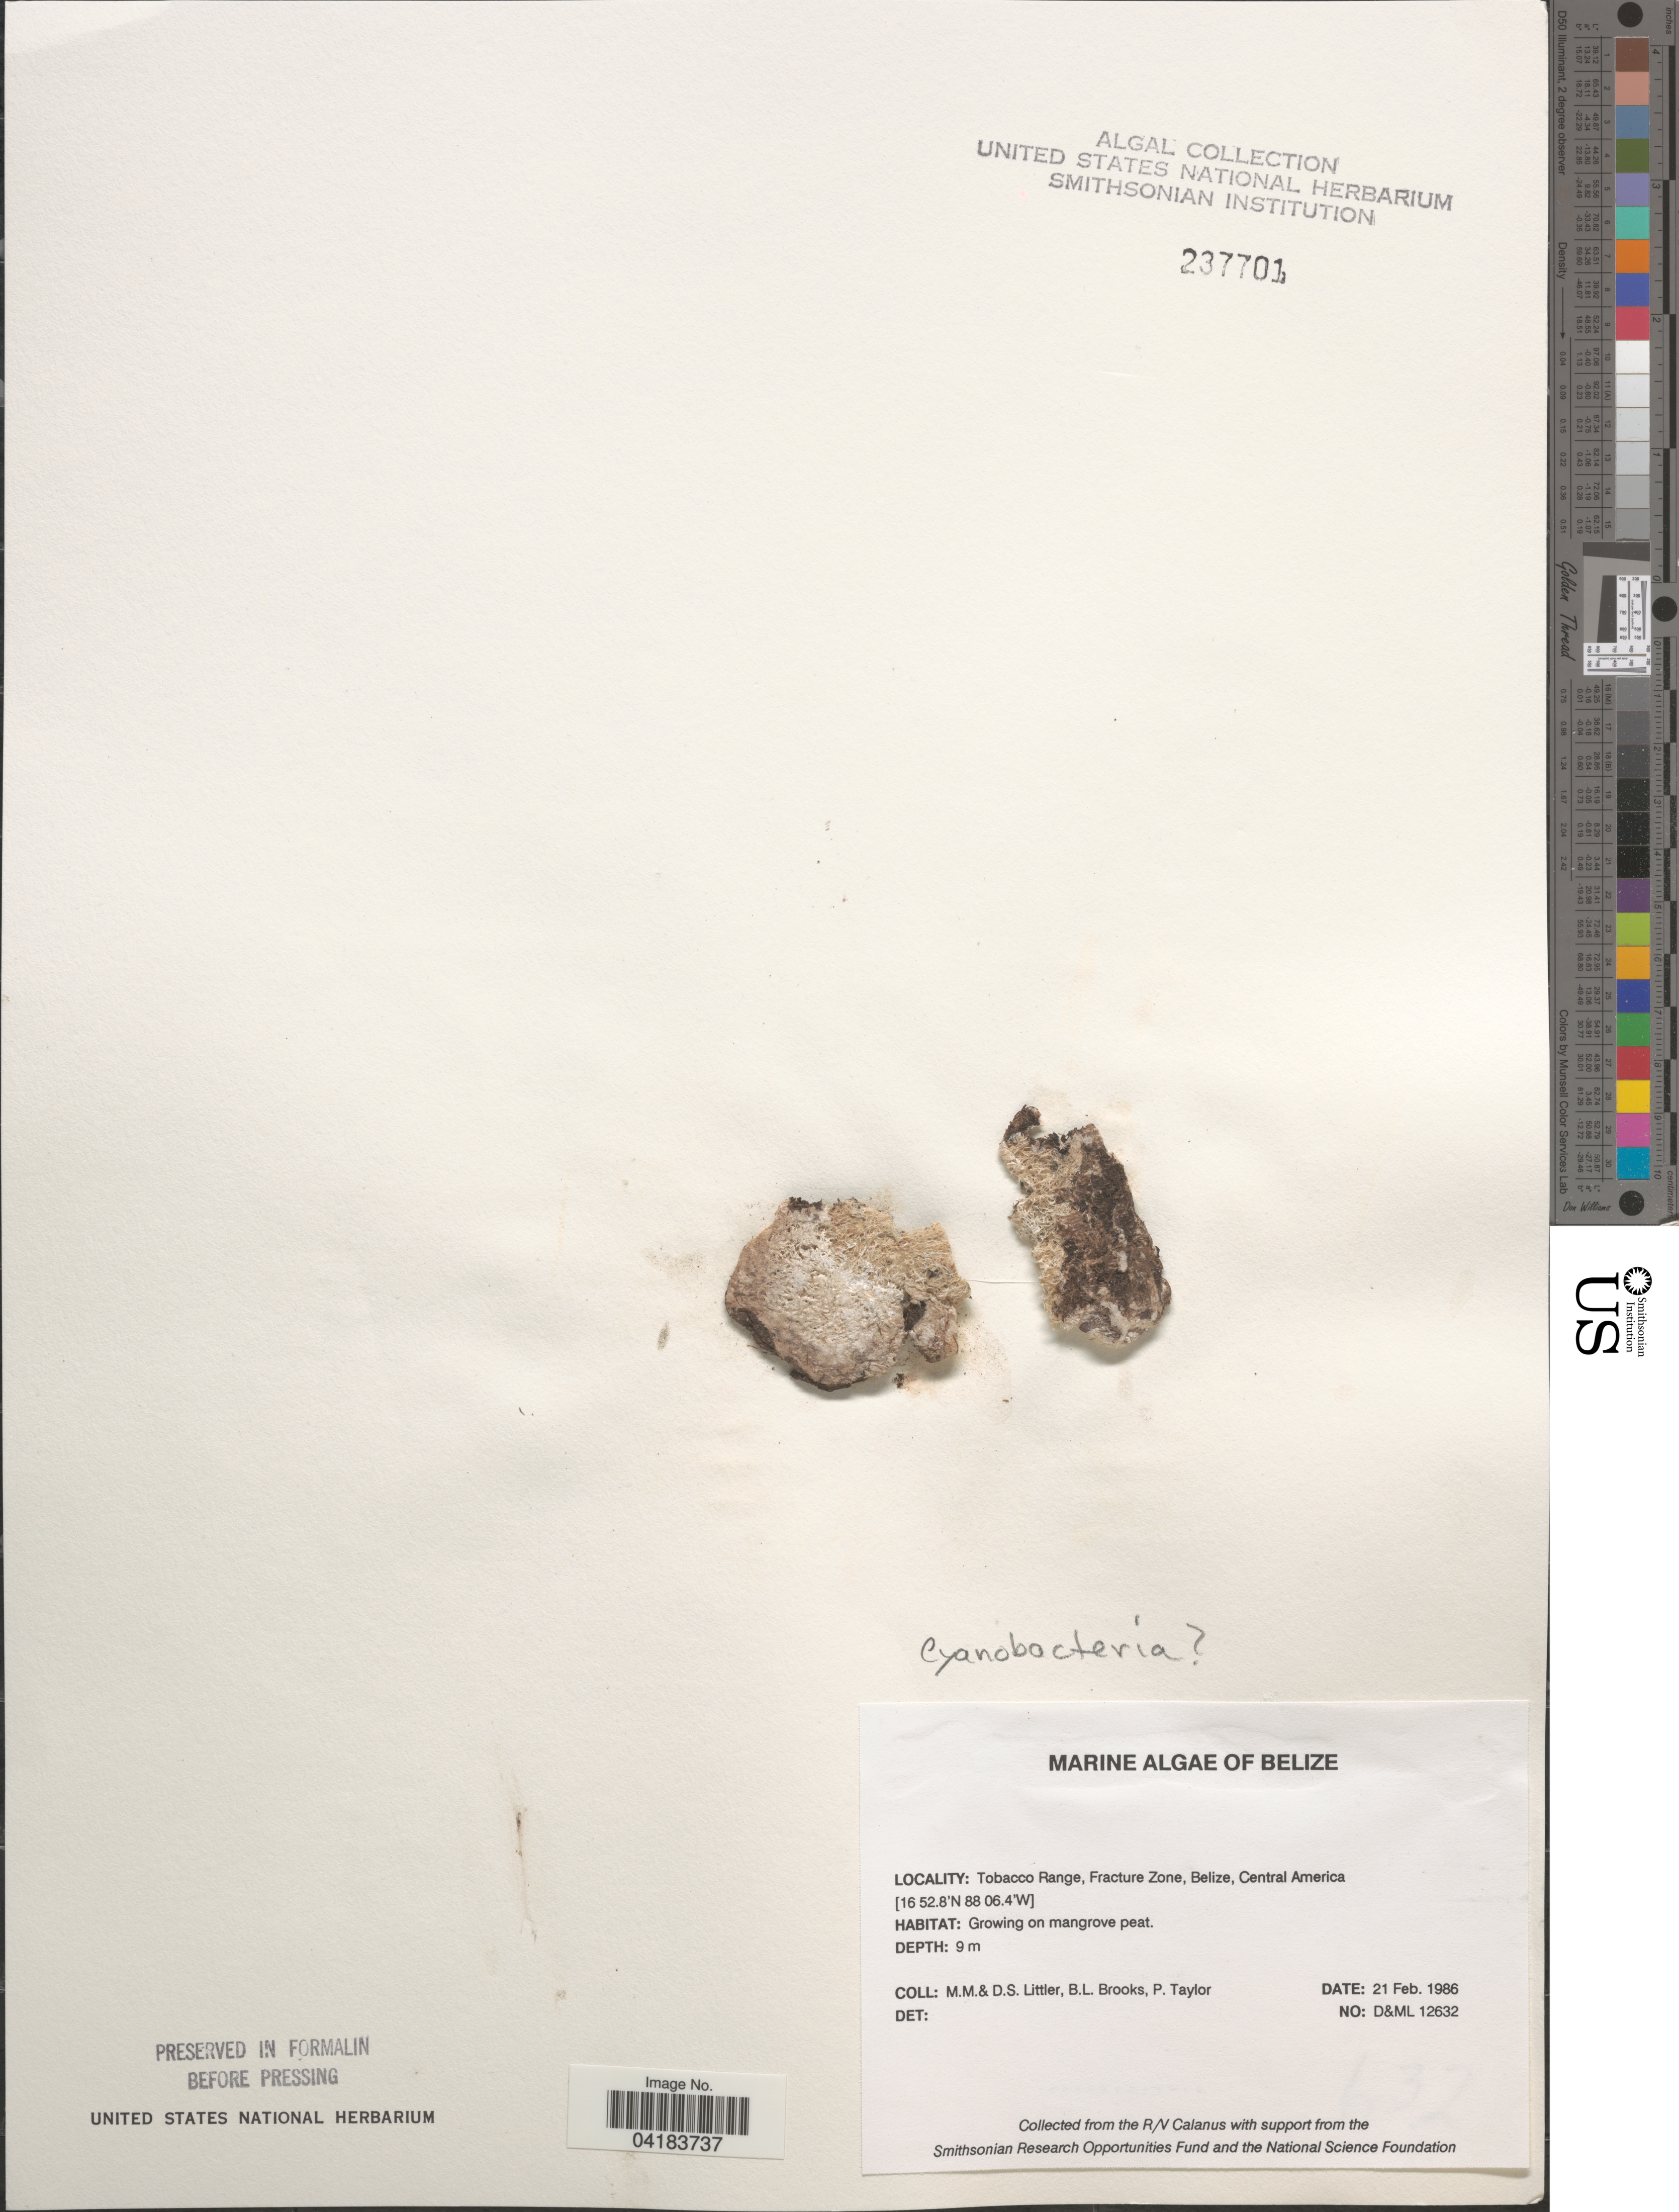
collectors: D. S. Littler, B. Brooks & P. Taylor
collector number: D&ML12632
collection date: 1986-02-21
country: Belize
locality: Tobacco Range, Fracture Zone.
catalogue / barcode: US 237701